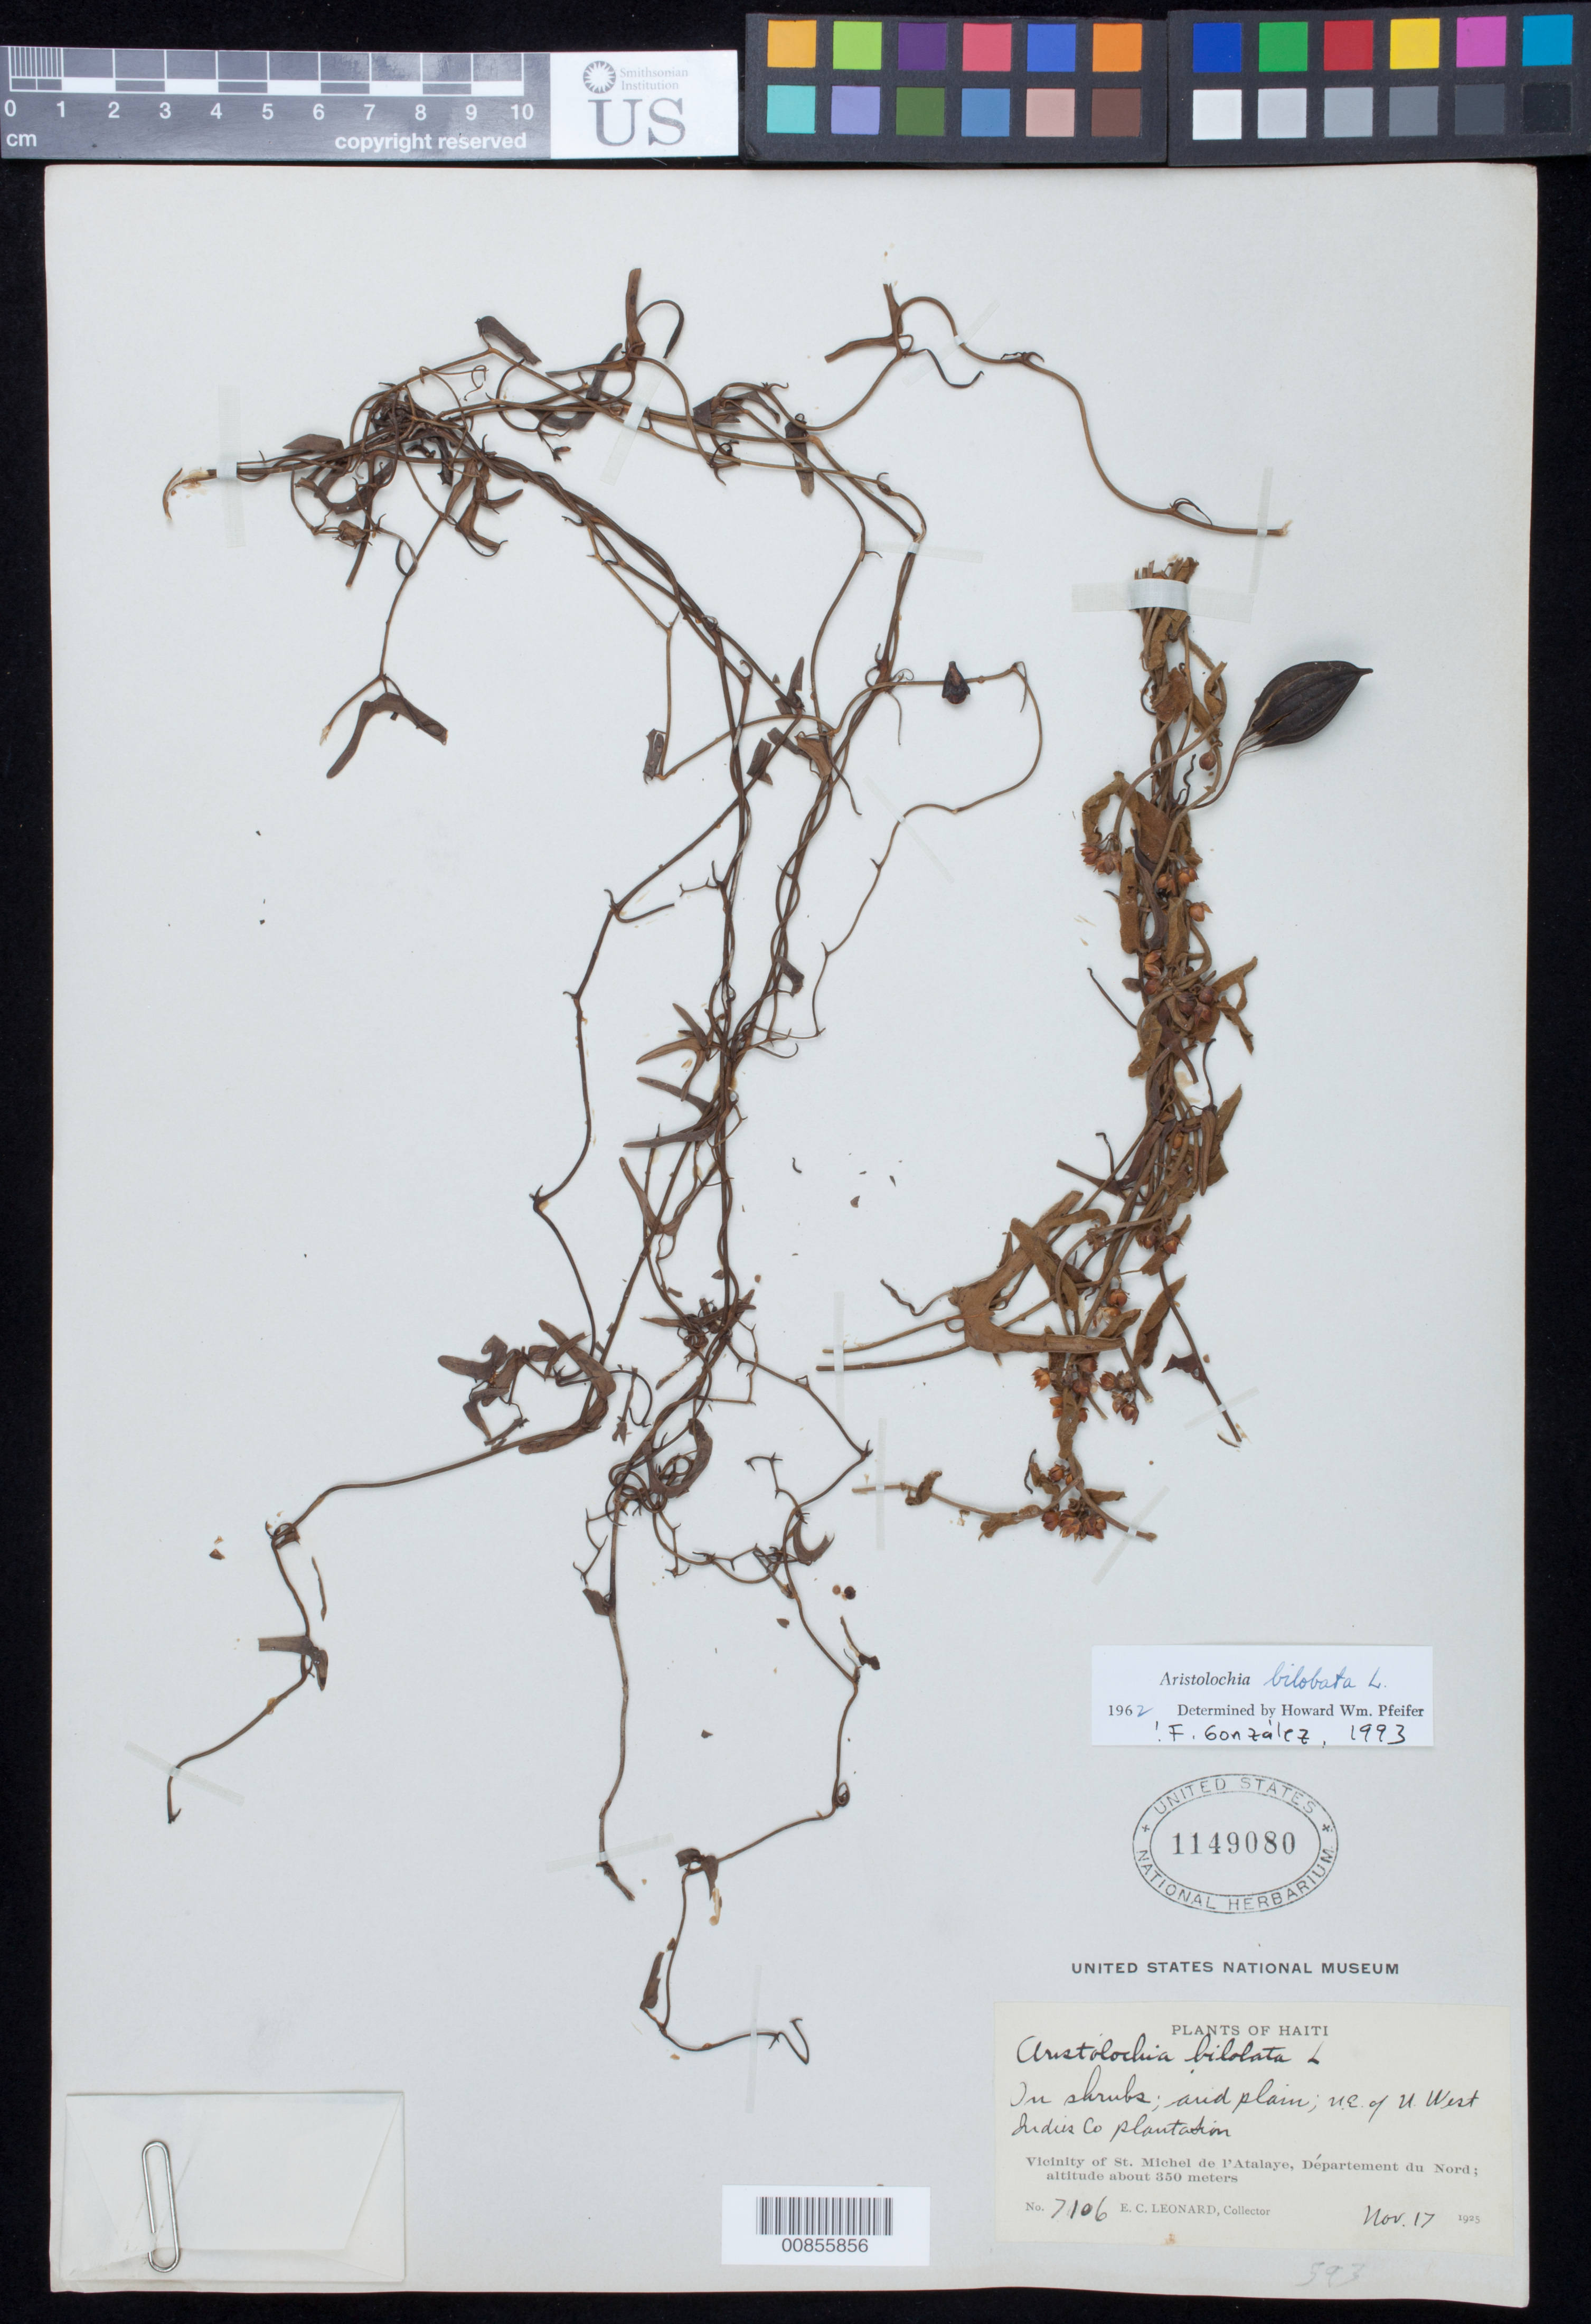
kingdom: Plantae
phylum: Tracheophyta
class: Magnoliopsida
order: Piperales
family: Aristolochiaceae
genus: Aristolochia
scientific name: Aristolochia bilobata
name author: L.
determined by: González, F., (COL), Universidad Nacional de Colombia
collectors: E. C. Leonard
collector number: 7106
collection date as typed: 17 Nov 1925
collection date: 1925-11-17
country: Haiti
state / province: Nord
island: Hispaniola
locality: Vicinity of St. Michel de l'Atalaye, N.E. of U. West Indies Co. Plantation.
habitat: On shrubs. Arid plain.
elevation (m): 350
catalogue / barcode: US 1149080